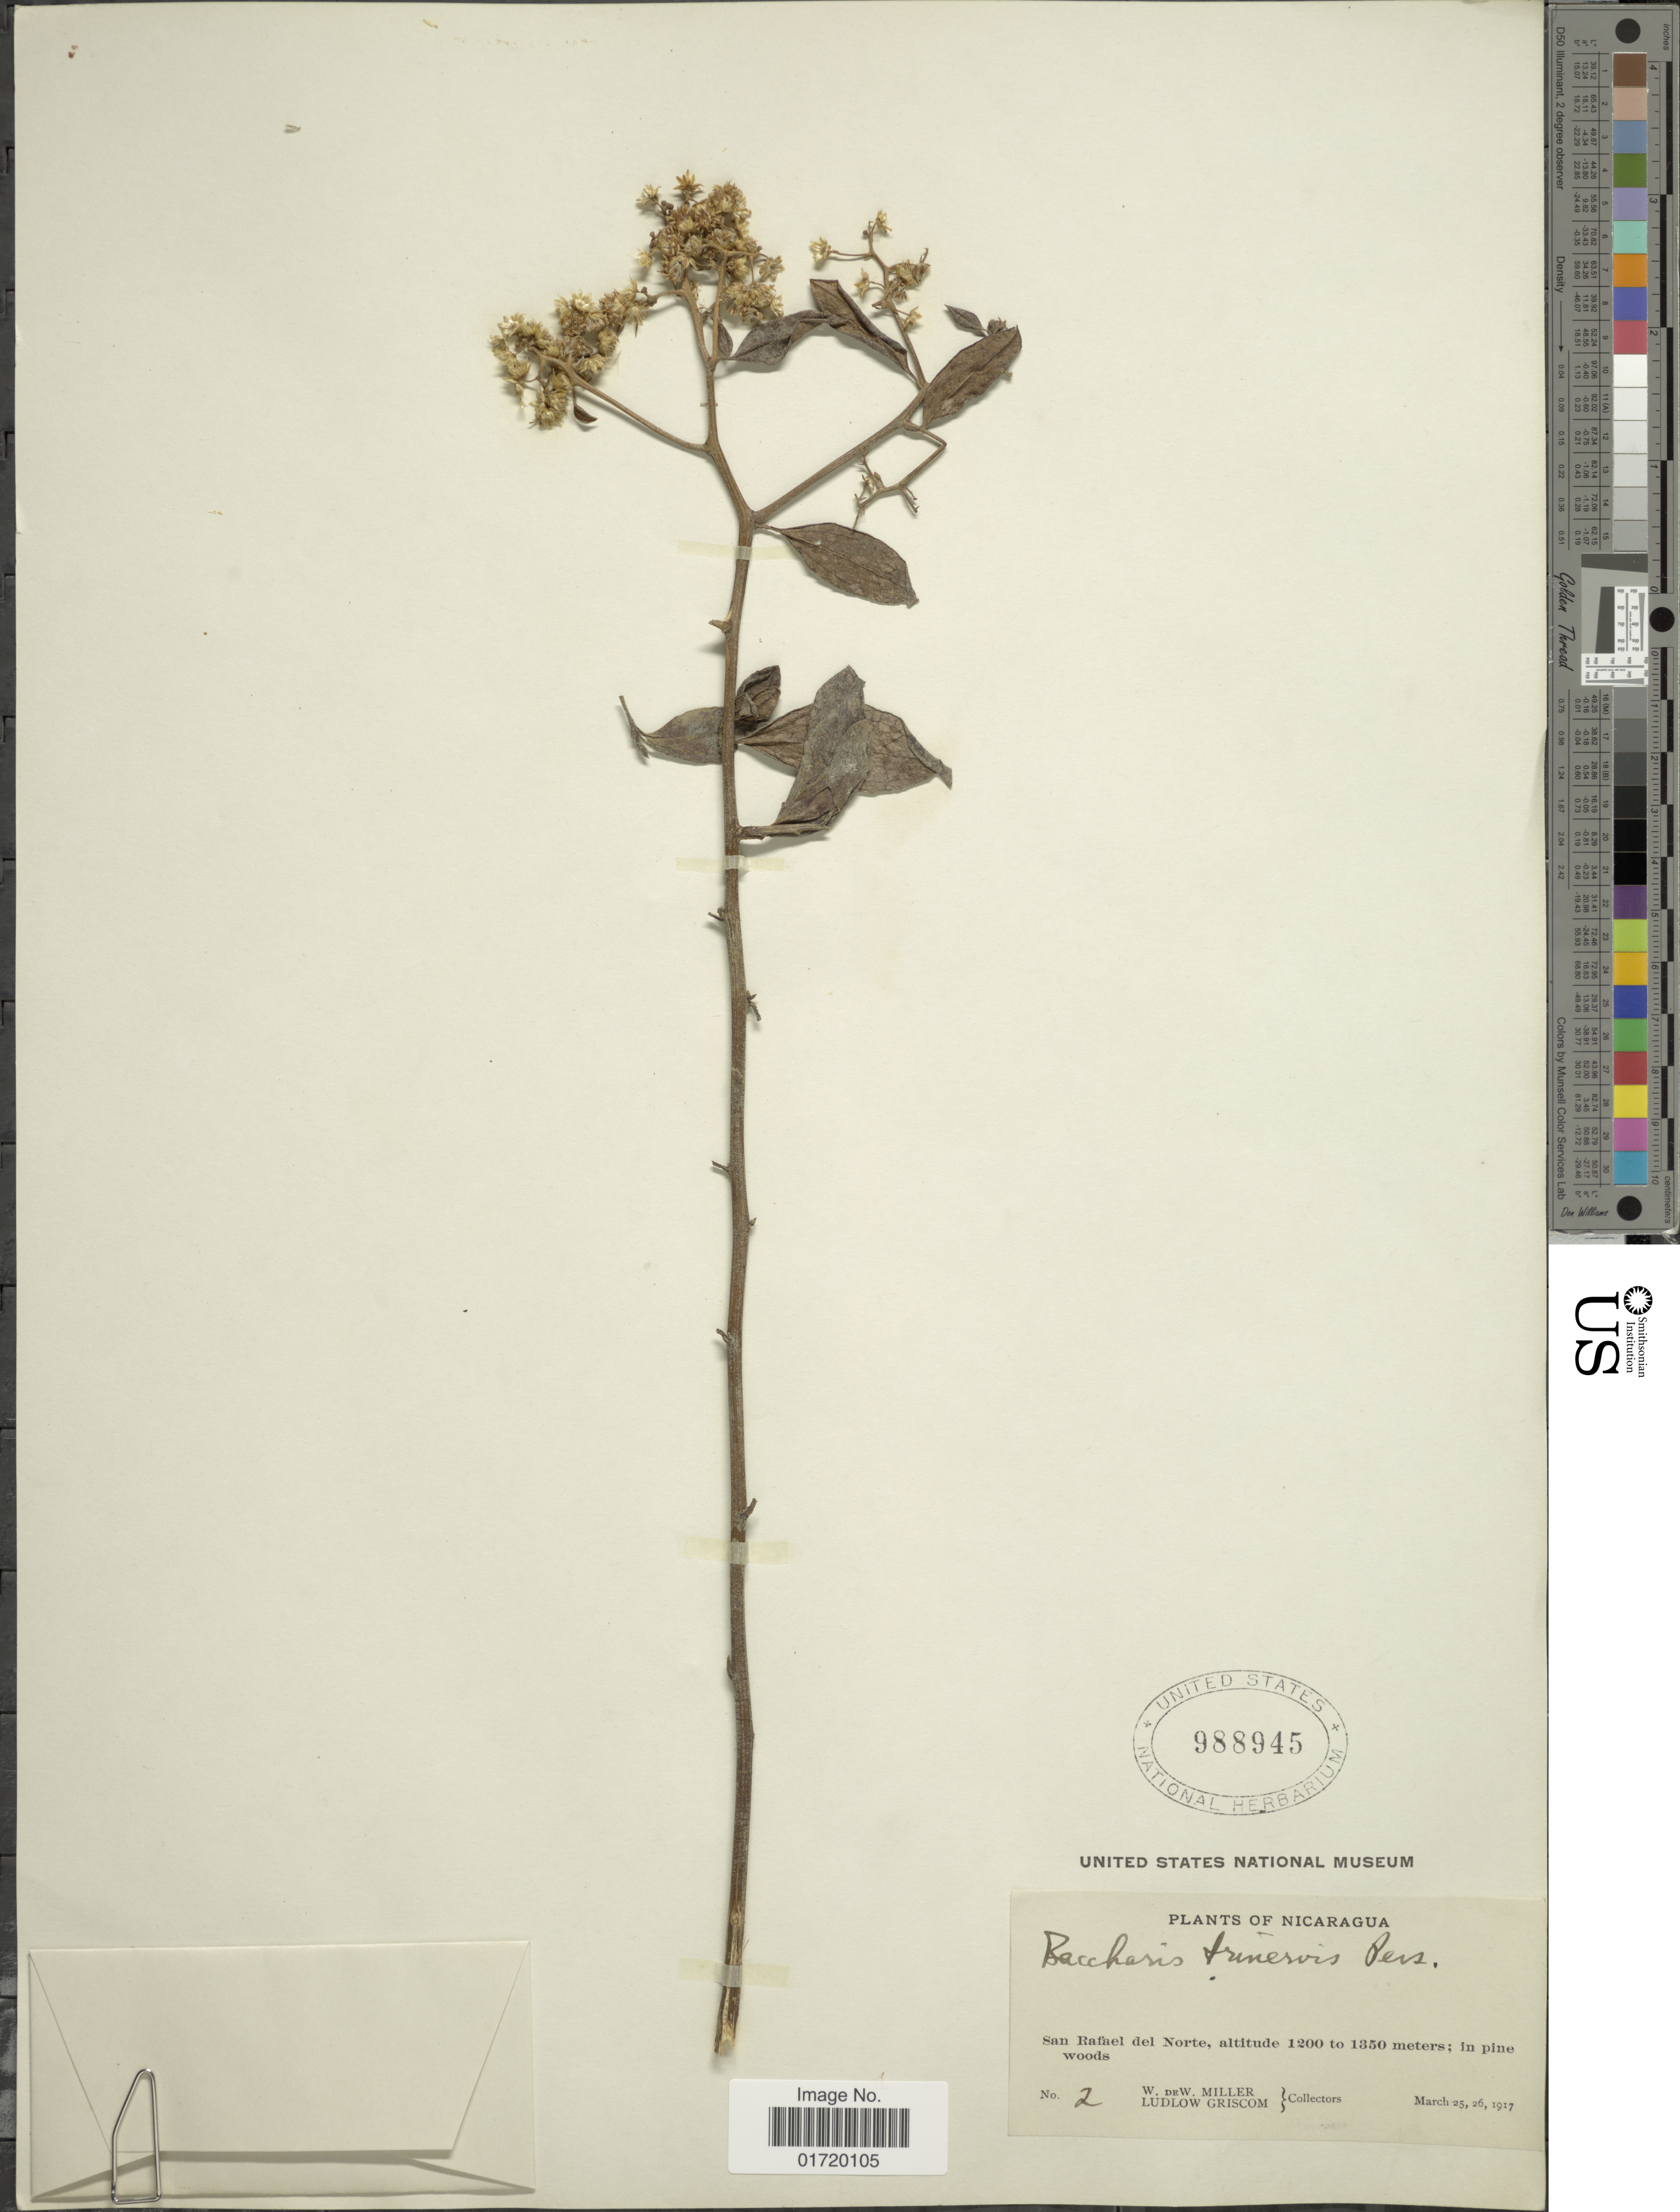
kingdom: Plantae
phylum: Tracheophyta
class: Magnoliopsida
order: Asterales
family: Asteraceae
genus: Baccharis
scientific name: Baccharis trinervis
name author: (Lam.) Pers.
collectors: W. D. Miller & L. Griscom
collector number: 2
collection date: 1917-03-25/1917-03-26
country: Nicaragua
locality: San Rafael del Norte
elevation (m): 1200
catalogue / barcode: US 988945